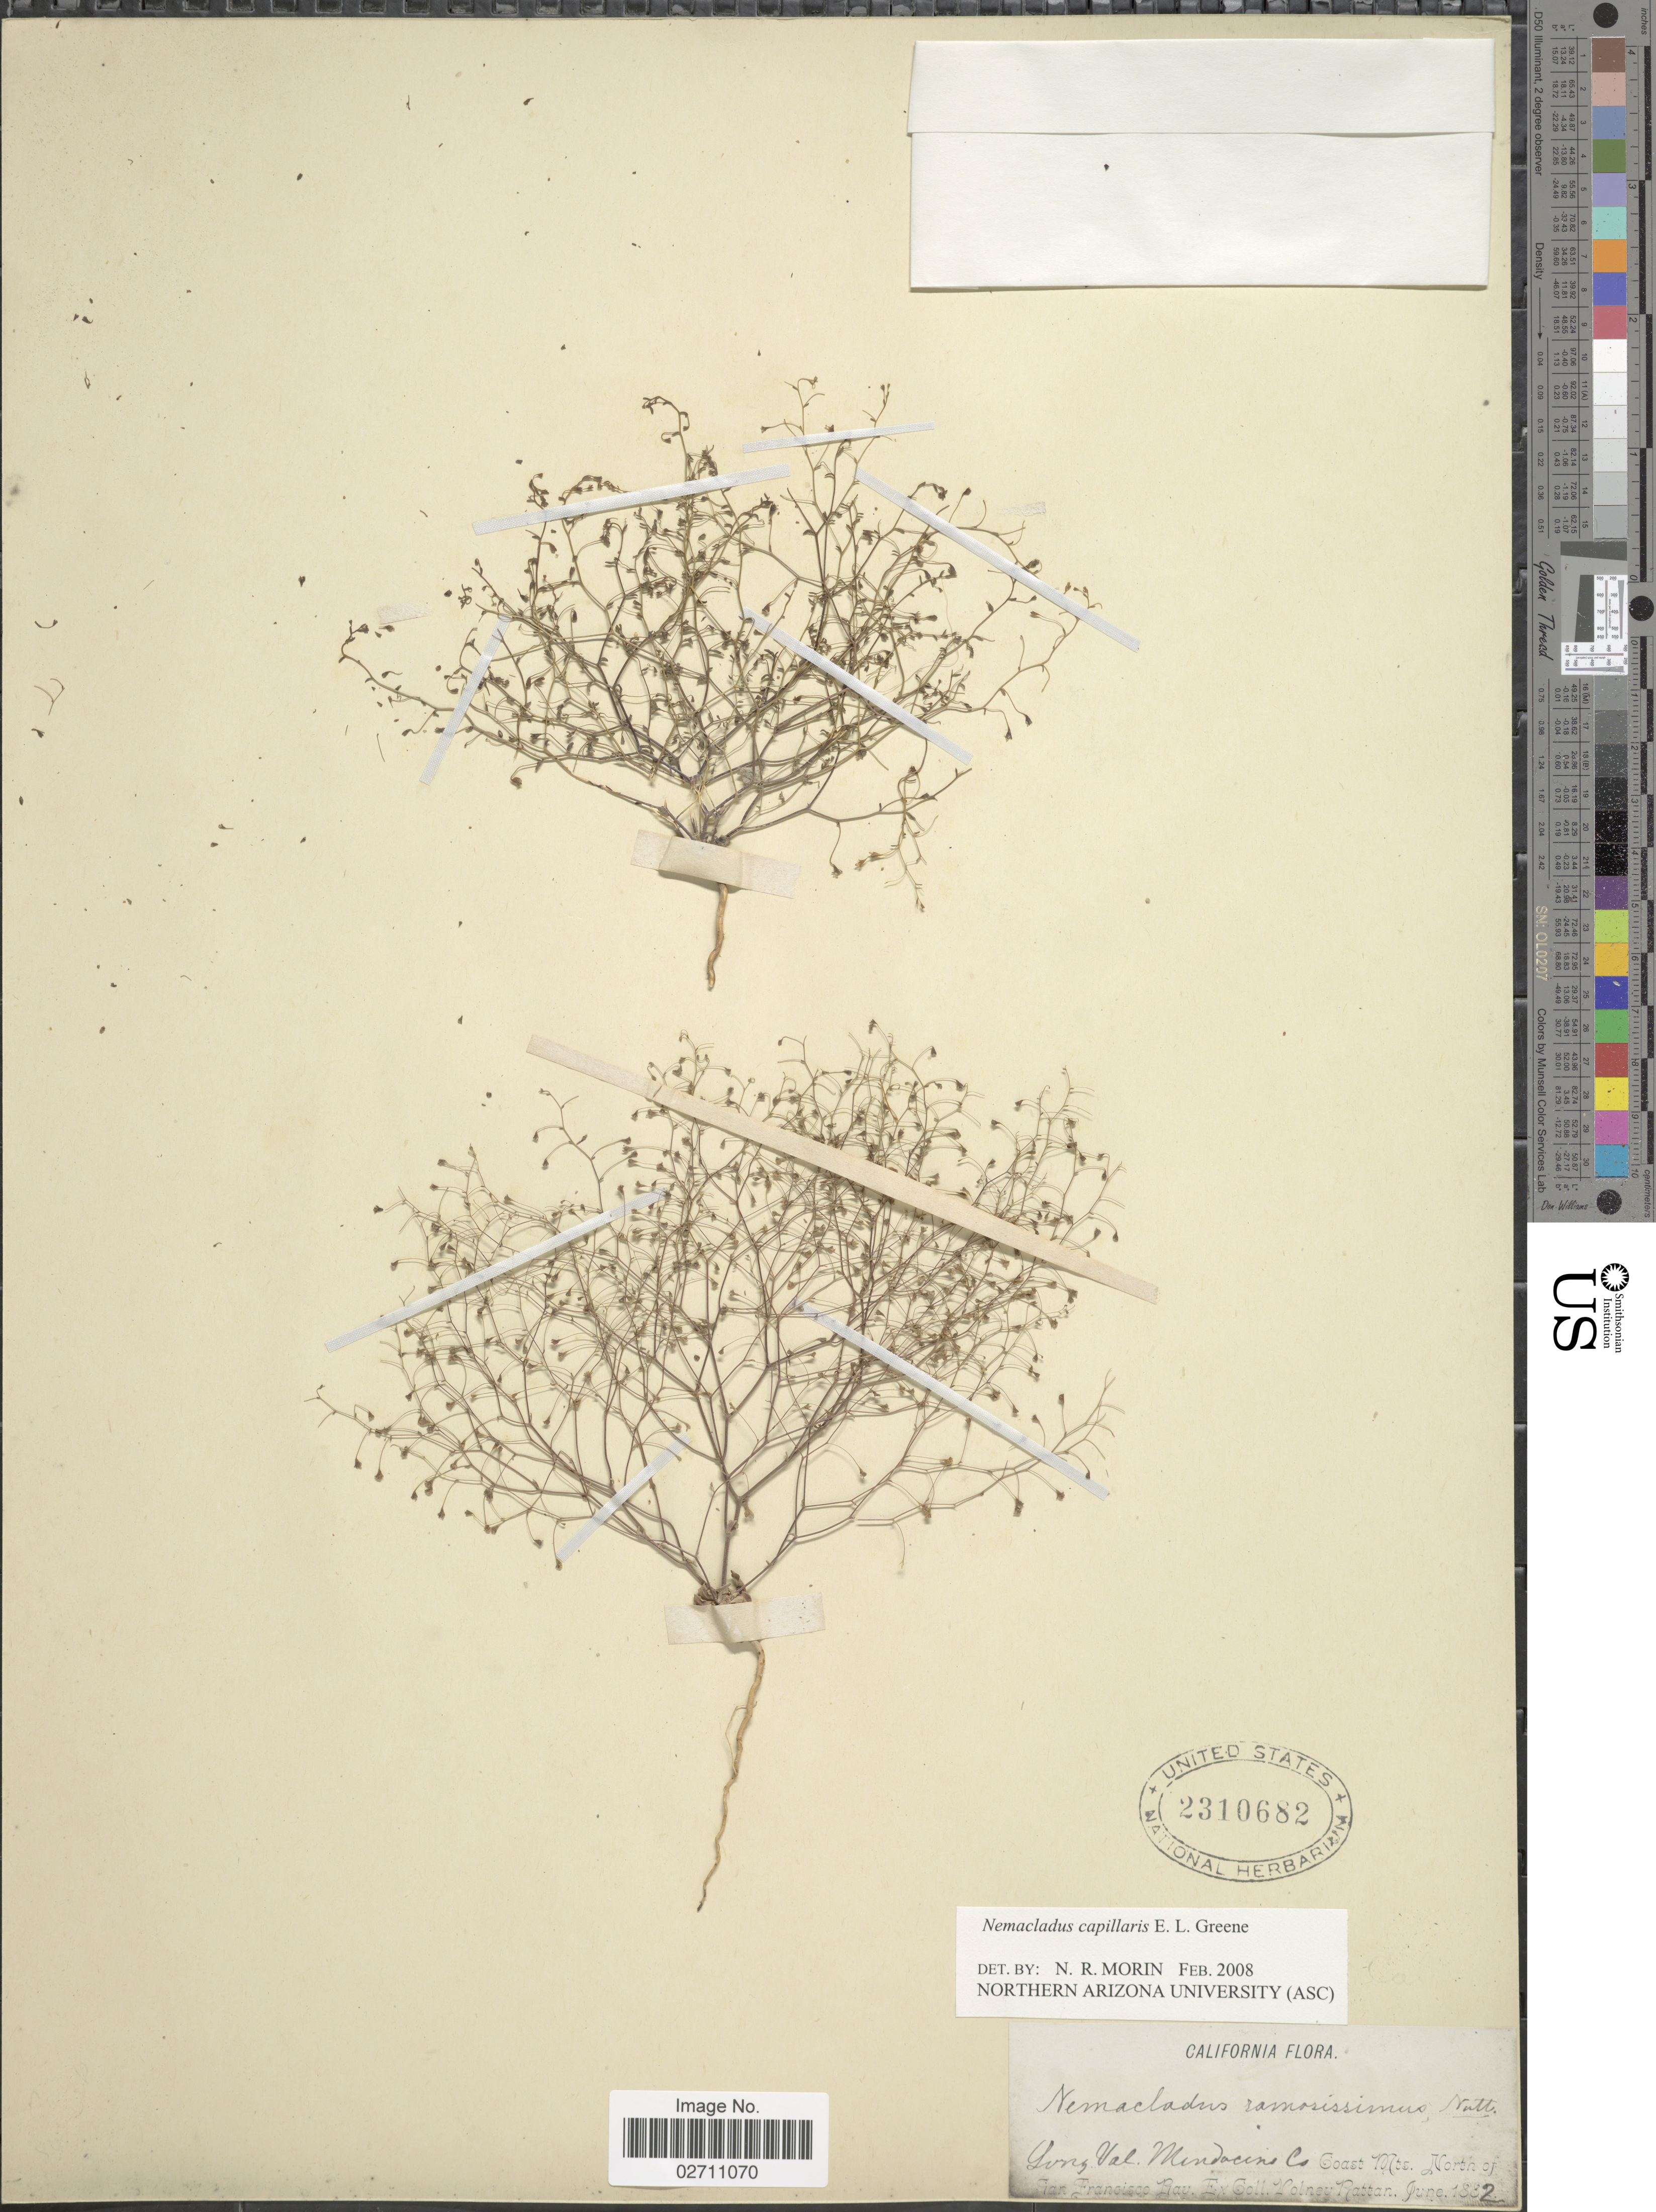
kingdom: Plantae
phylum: Tracheophyta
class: Magnoliopsida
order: Asterales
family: Campanulaceae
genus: Nemacladus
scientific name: Nemacladus capillaris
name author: S.W. Greene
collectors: ex herb. Voiney Rattan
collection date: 1882-06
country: United States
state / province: California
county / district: San Francisco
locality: Long Val., Mendocino Co., Coast Mts., North of San Francisco Bay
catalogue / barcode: US 2310682